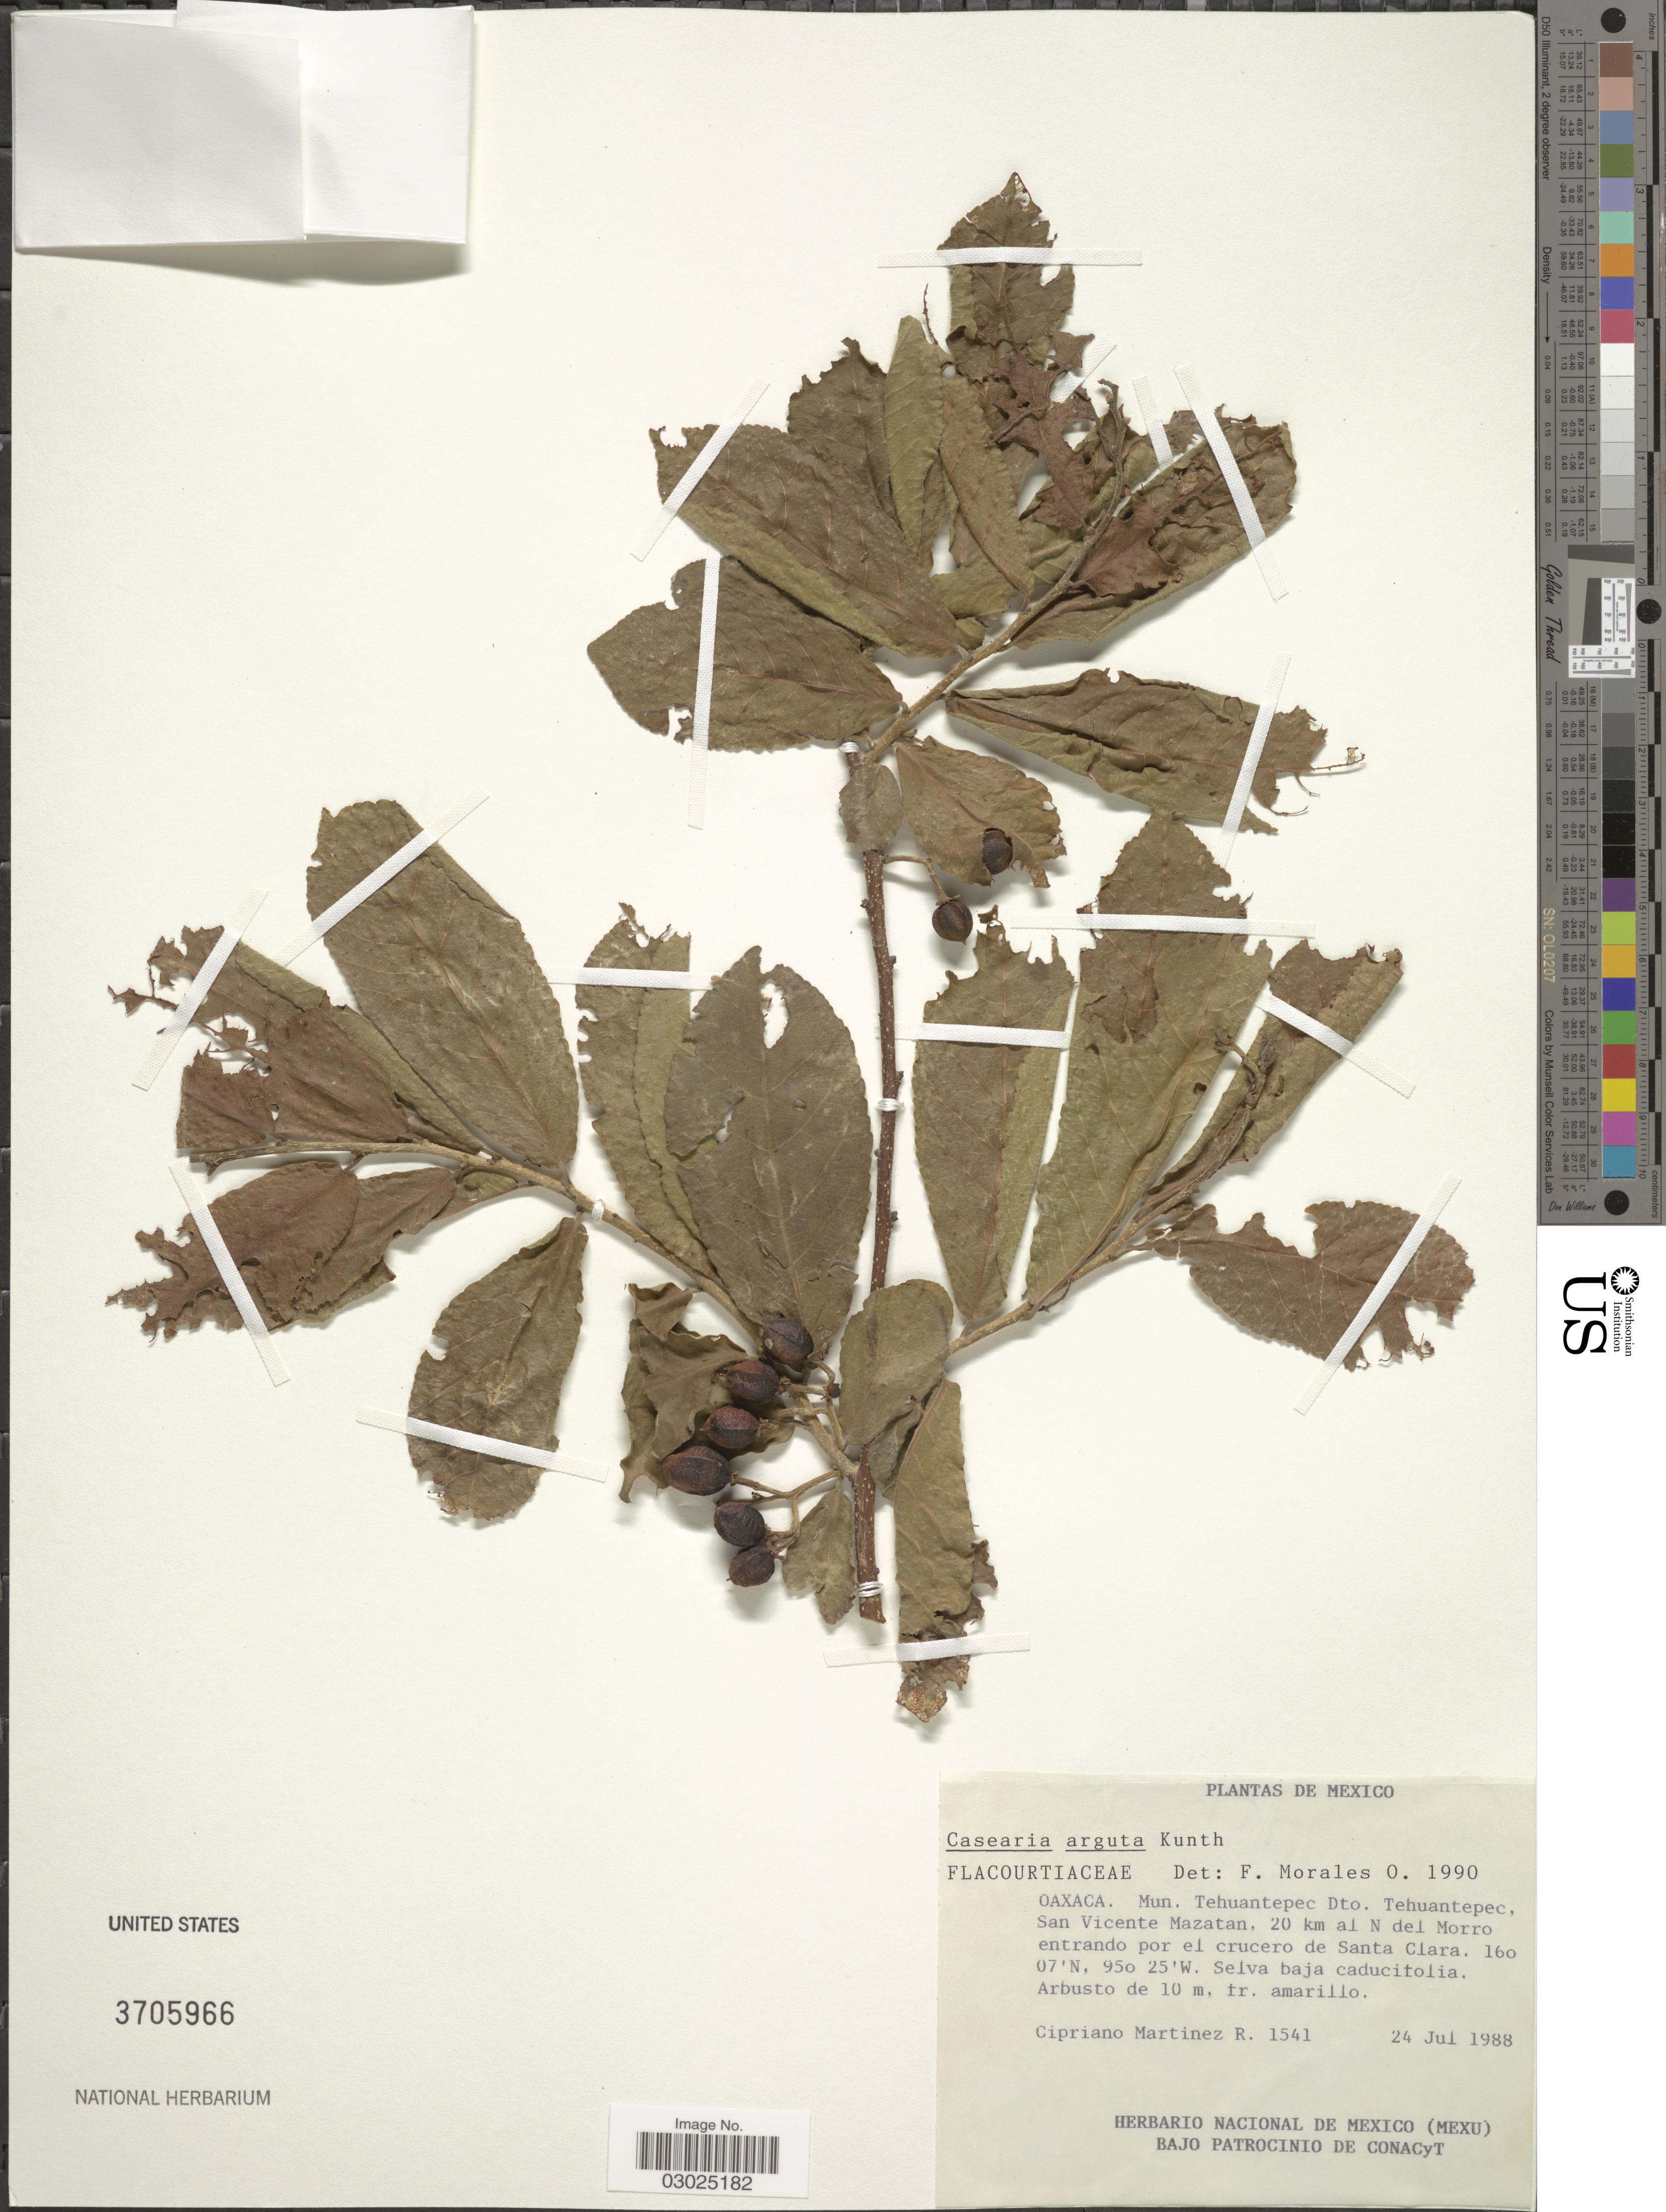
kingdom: Plantae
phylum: Tracheophyta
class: Magnoliopsida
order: Malpighiales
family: Salicaceae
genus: Casearia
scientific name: Casearia arguta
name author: Kunth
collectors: C. Martínez R.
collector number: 1541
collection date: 1988-07-24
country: Mexico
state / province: Oaxaca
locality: Mun. Tehuantepec Dto. Tehuantepec, San Vicente Mazatan, 20 km al N del Morro entrando por el crucero de Santa Clara.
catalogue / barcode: US 3705966